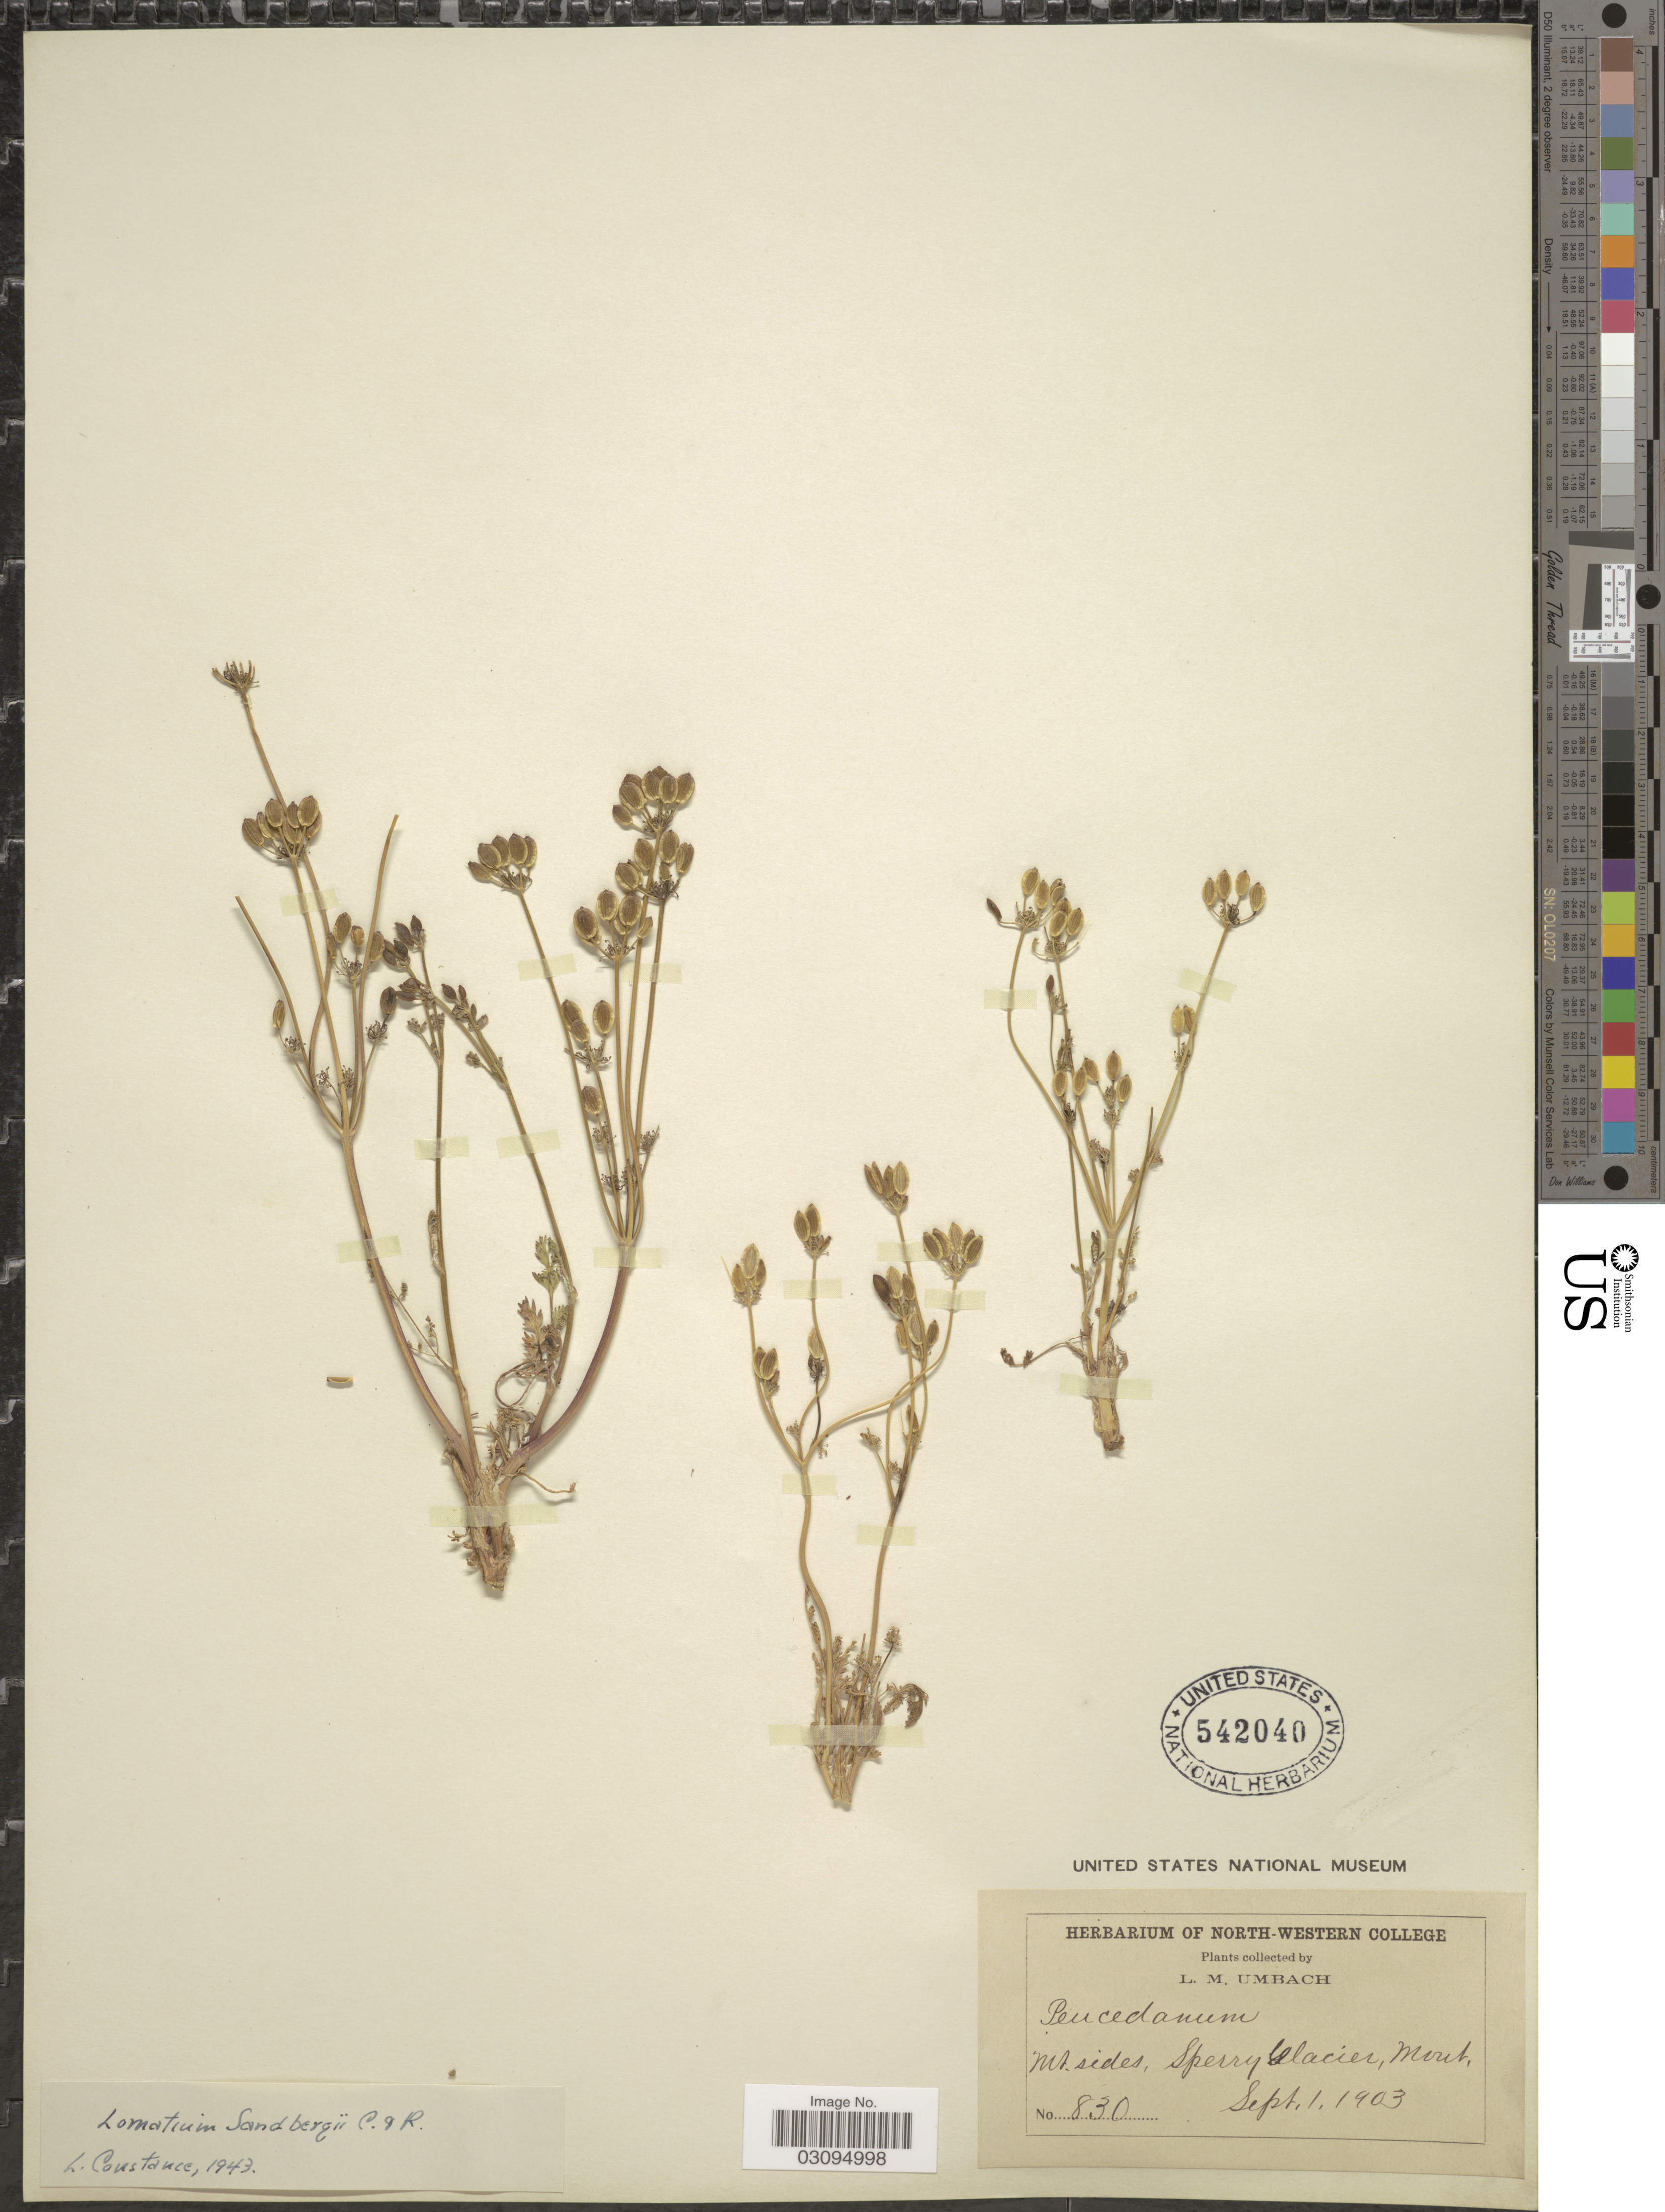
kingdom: Plantae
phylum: Tracheophyta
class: Magnoliopsida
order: Apiales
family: Apiaceae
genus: Lomatium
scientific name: Lomatium sandbergii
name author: (J.M. Coult. & Rose) J.M. Coult. & Rose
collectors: L. M. Umbach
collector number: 830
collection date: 1903-09-01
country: United States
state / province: Montana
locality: Mt. sides. Sperry Glacier.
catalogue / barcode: US 542040